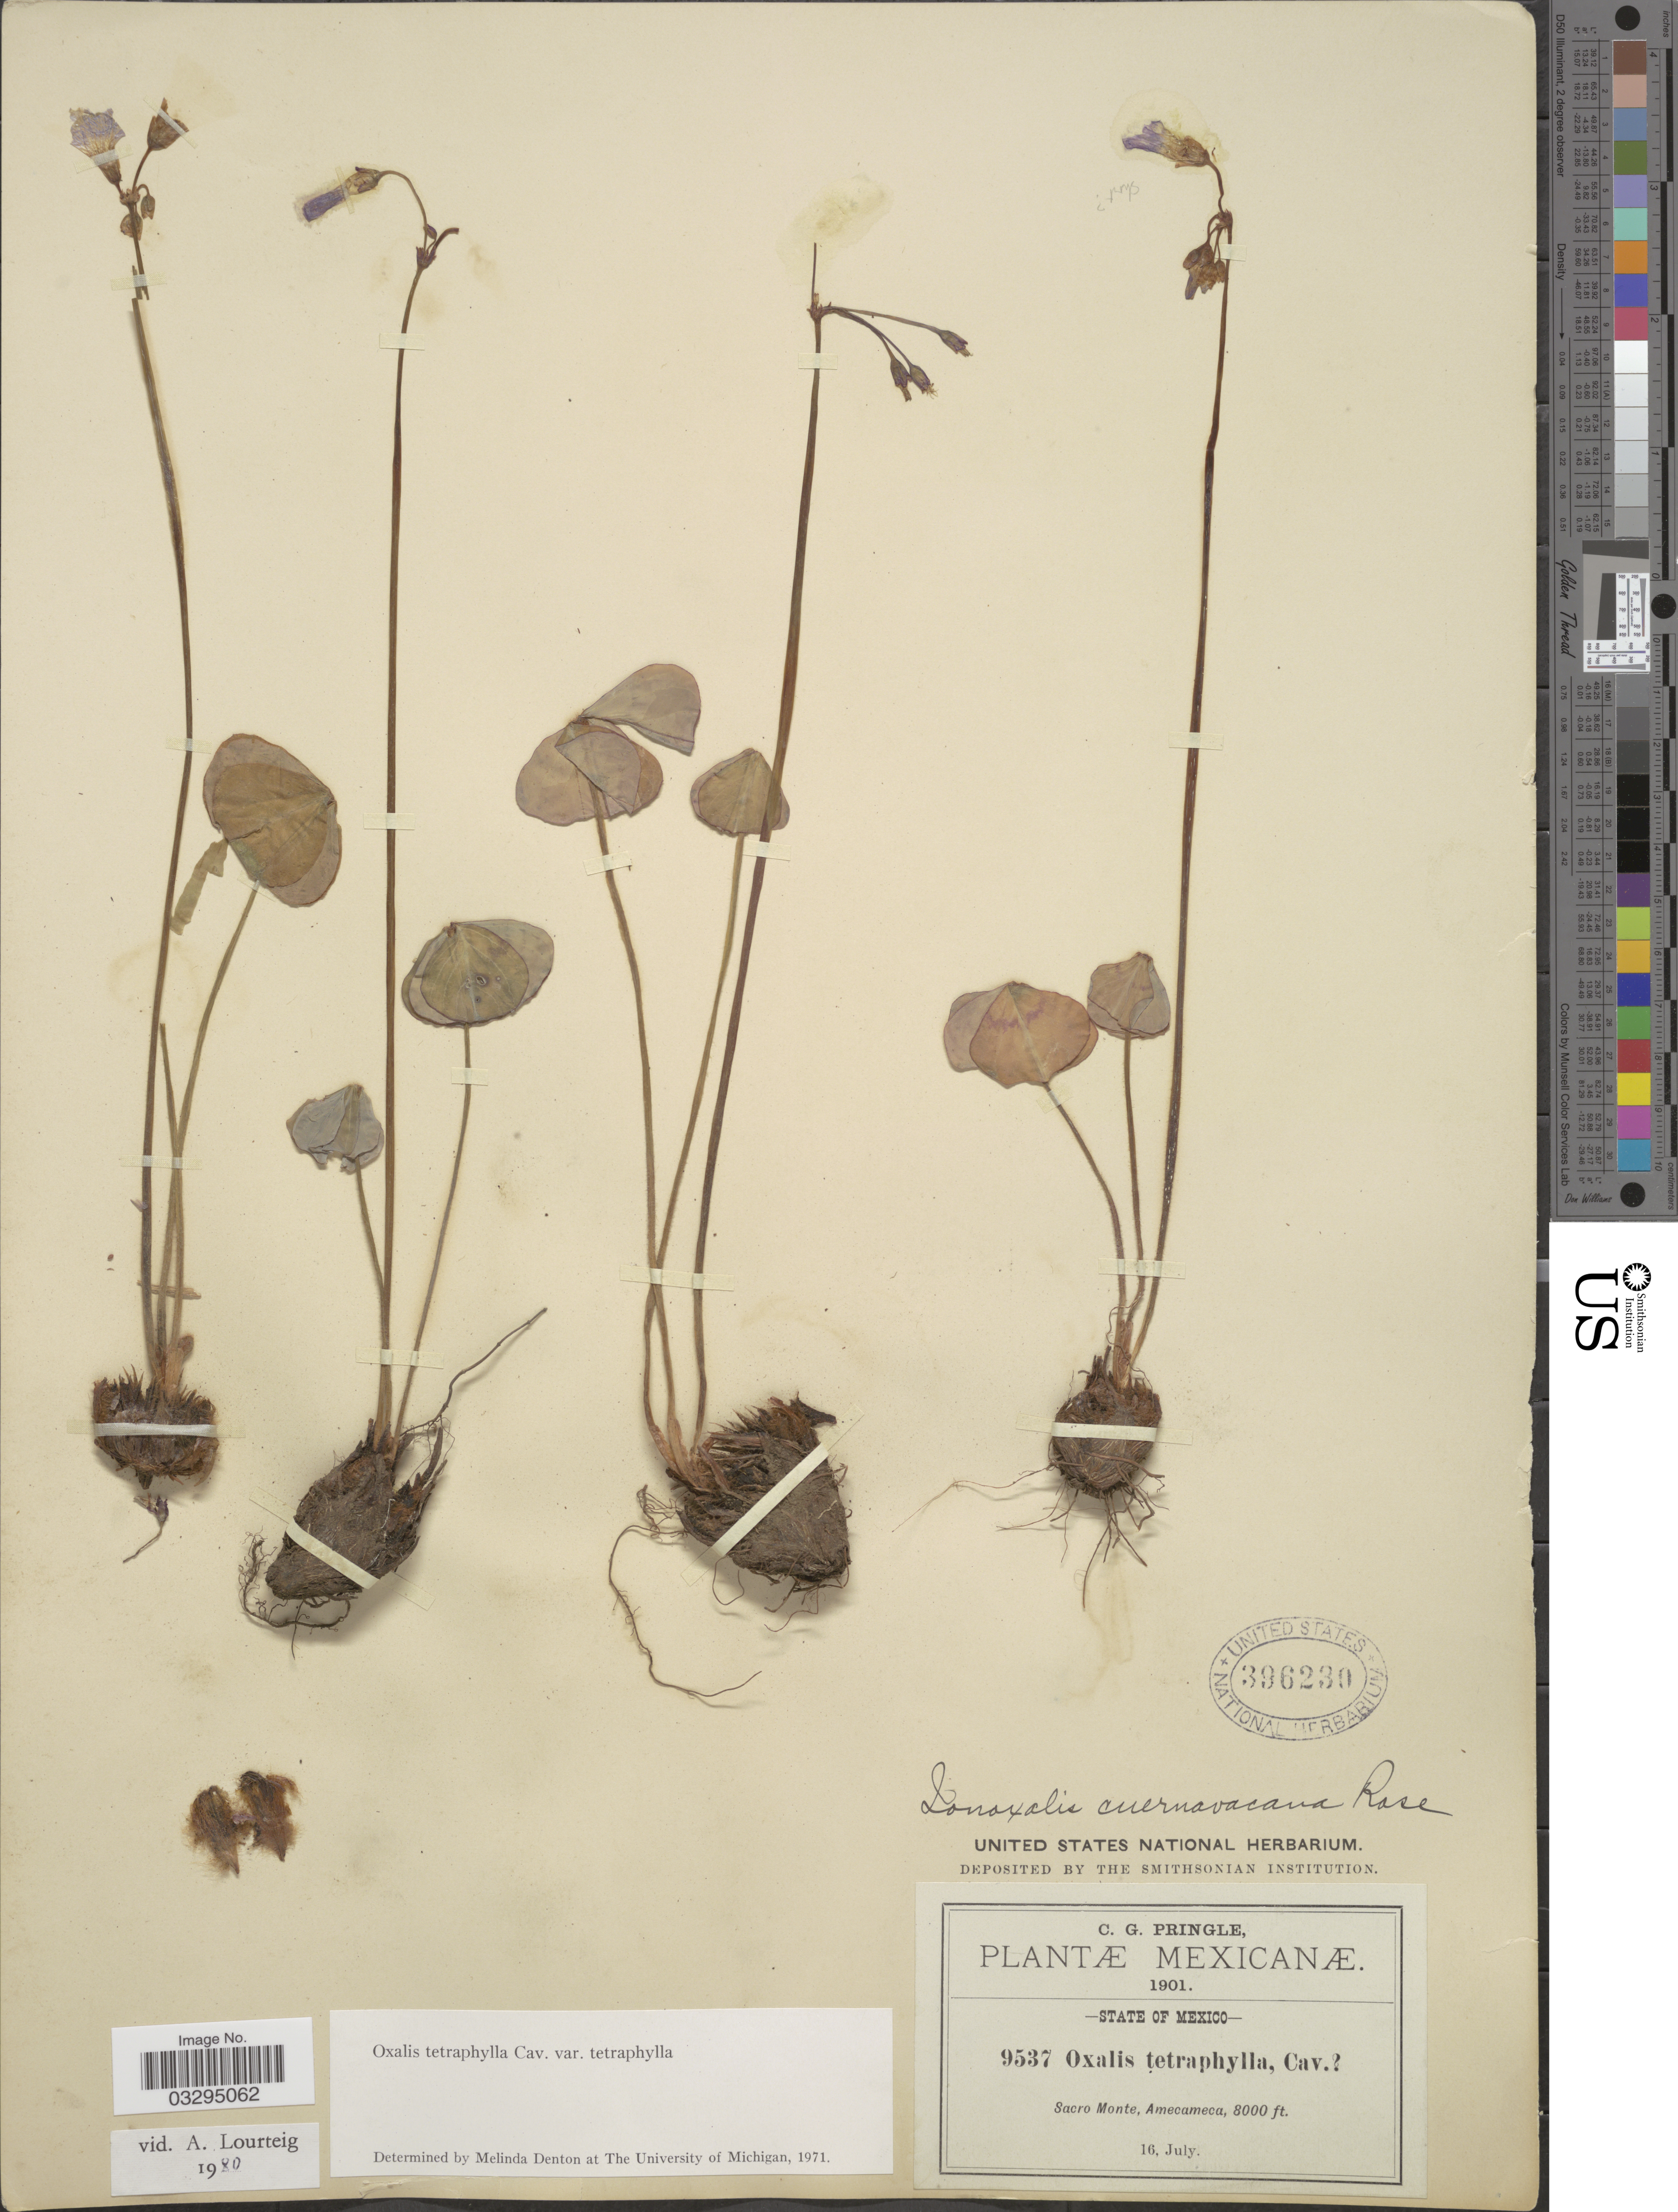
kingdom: Plantae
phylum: Tracheophyta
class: Magnoliopsida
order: Oxalidales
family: Oxalidaceae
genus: Oxalis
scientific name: Oxalis tetraphylla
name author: Cav.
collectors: C. G. Pringle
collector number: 9537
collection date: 1901-07-16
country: Mexico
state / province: México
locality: Sacro Monte, Amecameca.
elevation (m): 2438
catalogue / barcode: US 396230